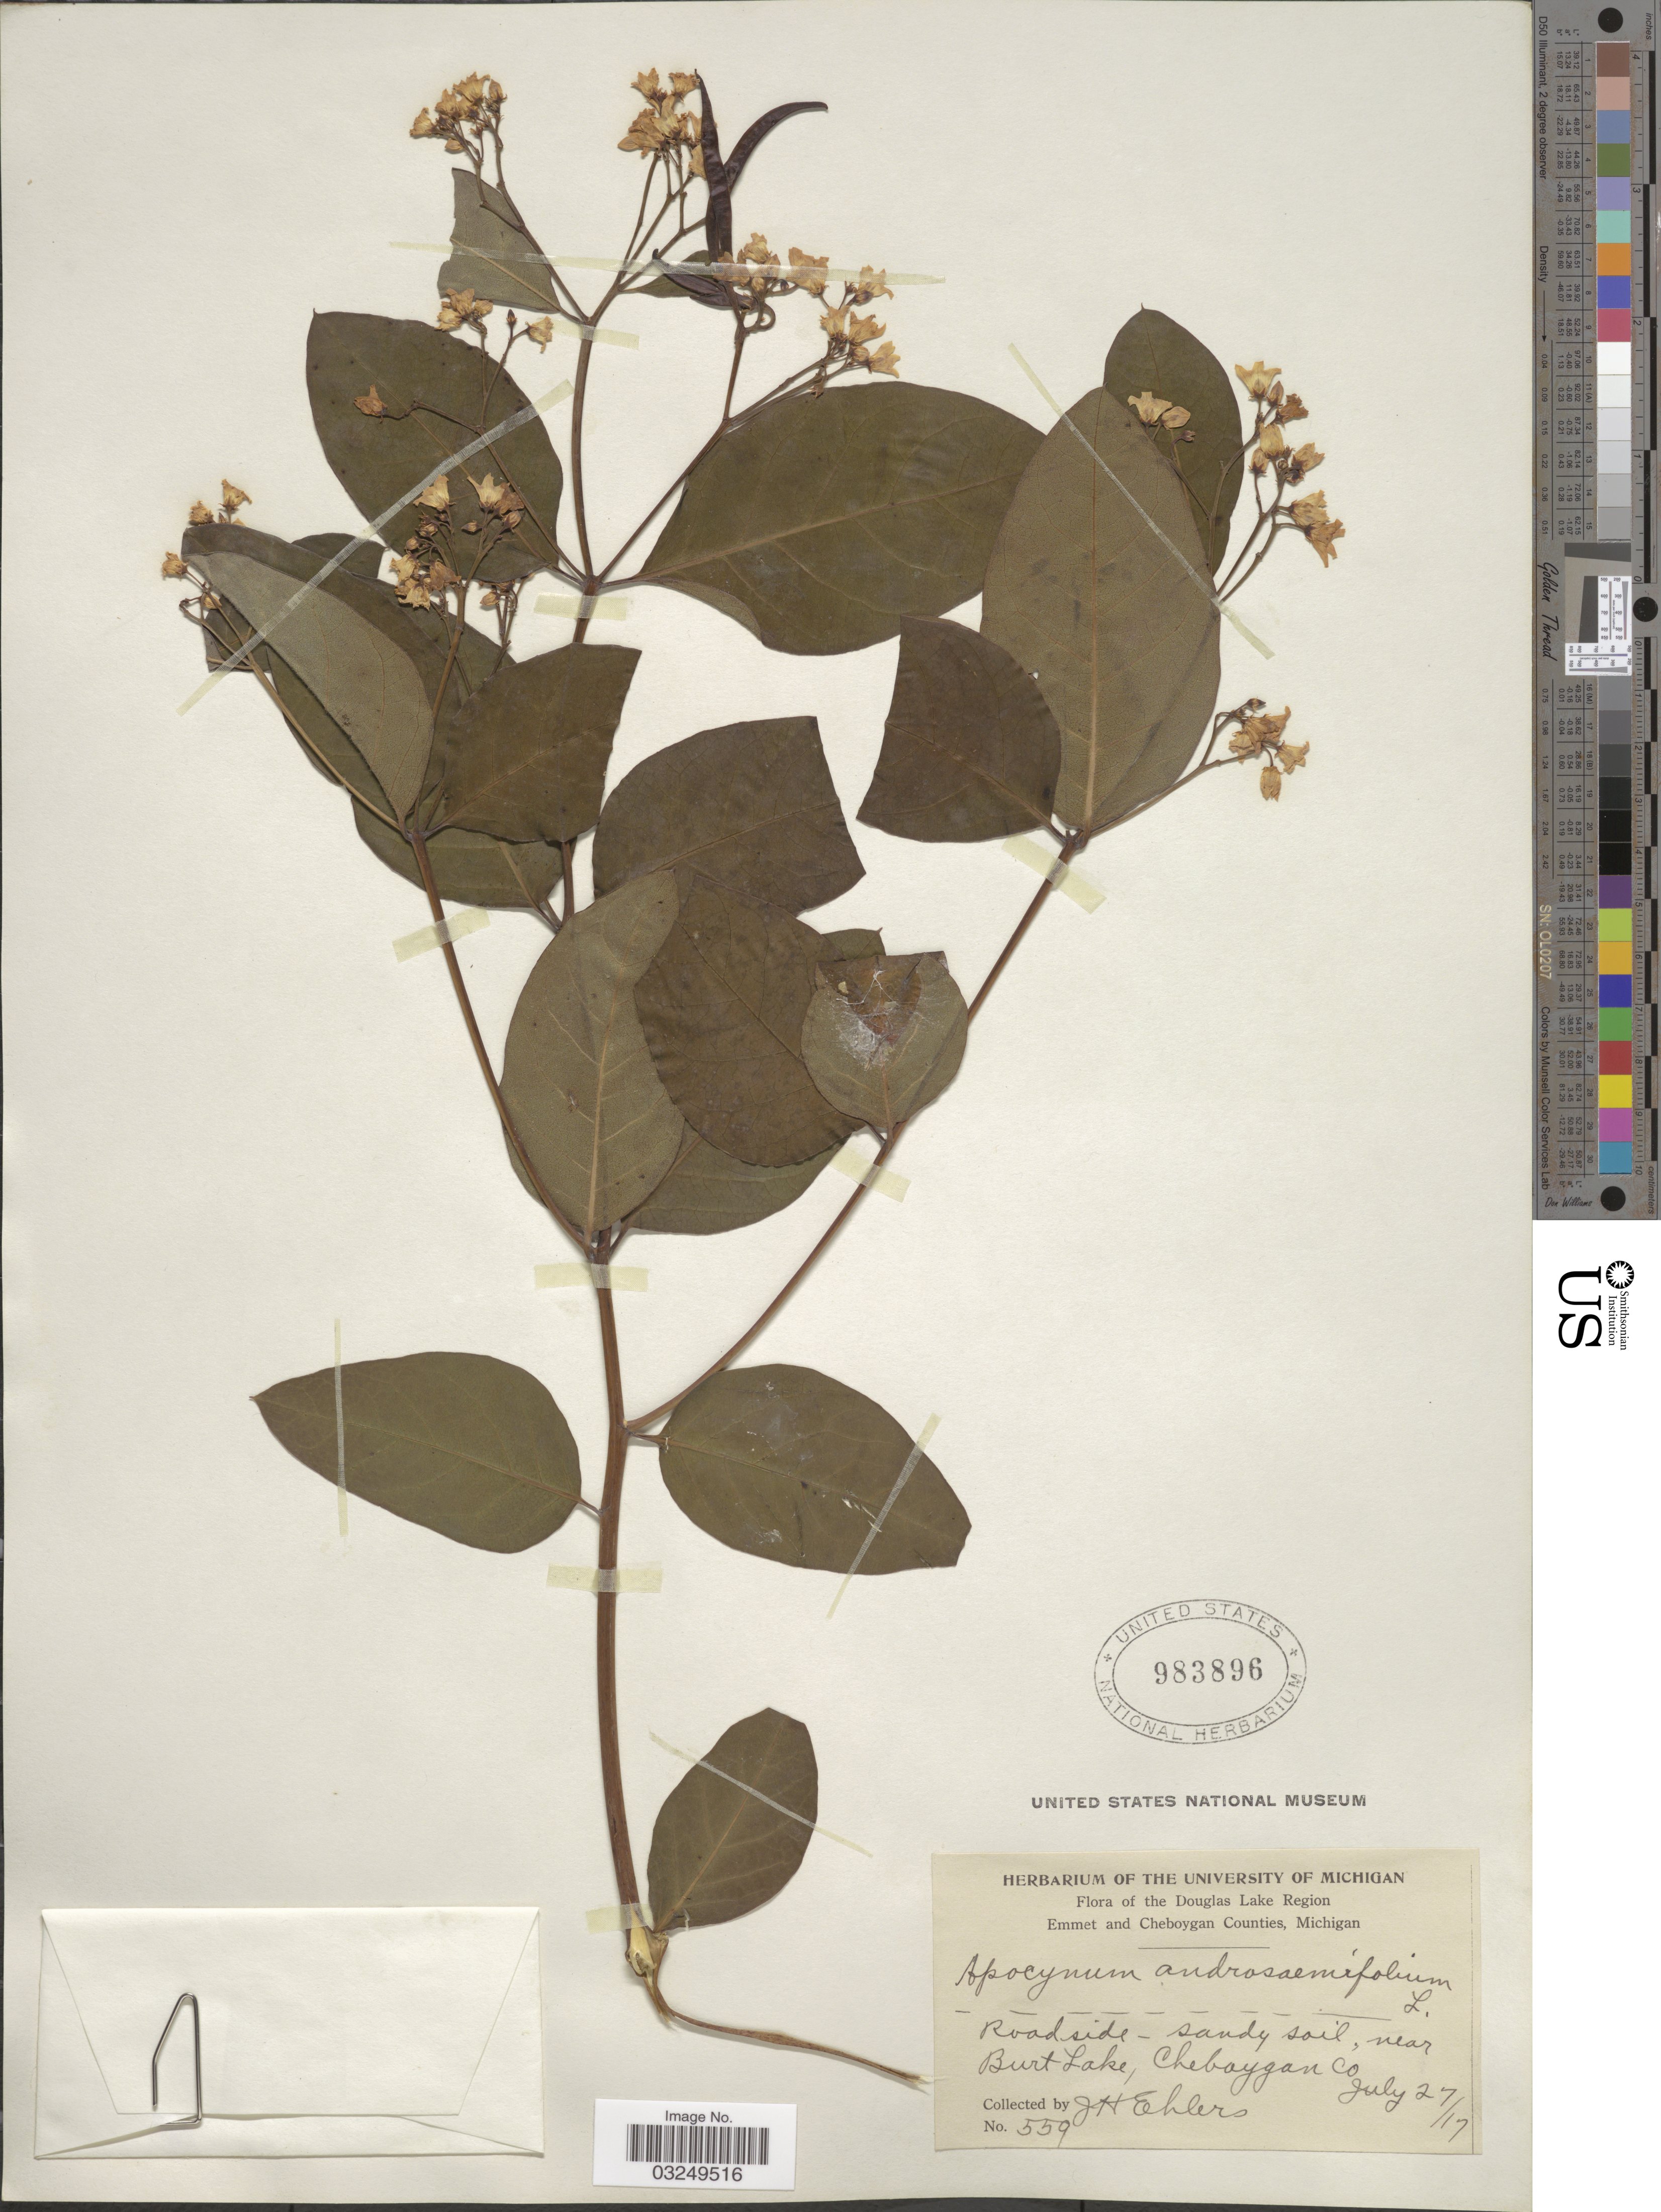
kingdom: Plantae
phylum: Tracheophyta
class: Magnoliopsida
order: Gentianales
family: Apocynaceae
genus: Apocynum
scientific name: Apocynum androsaemifolium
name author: L.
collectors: J. H. Ehlers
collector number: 559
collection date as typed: Transcribed d/m/y: 27/7/17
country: United States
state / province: Michigan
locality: The Douglas Lake Region. Emmet and Cheboygan Counties. Roadside - sandy soil, near Burt Lake, Cheboygan Co.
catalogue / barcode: US 983896